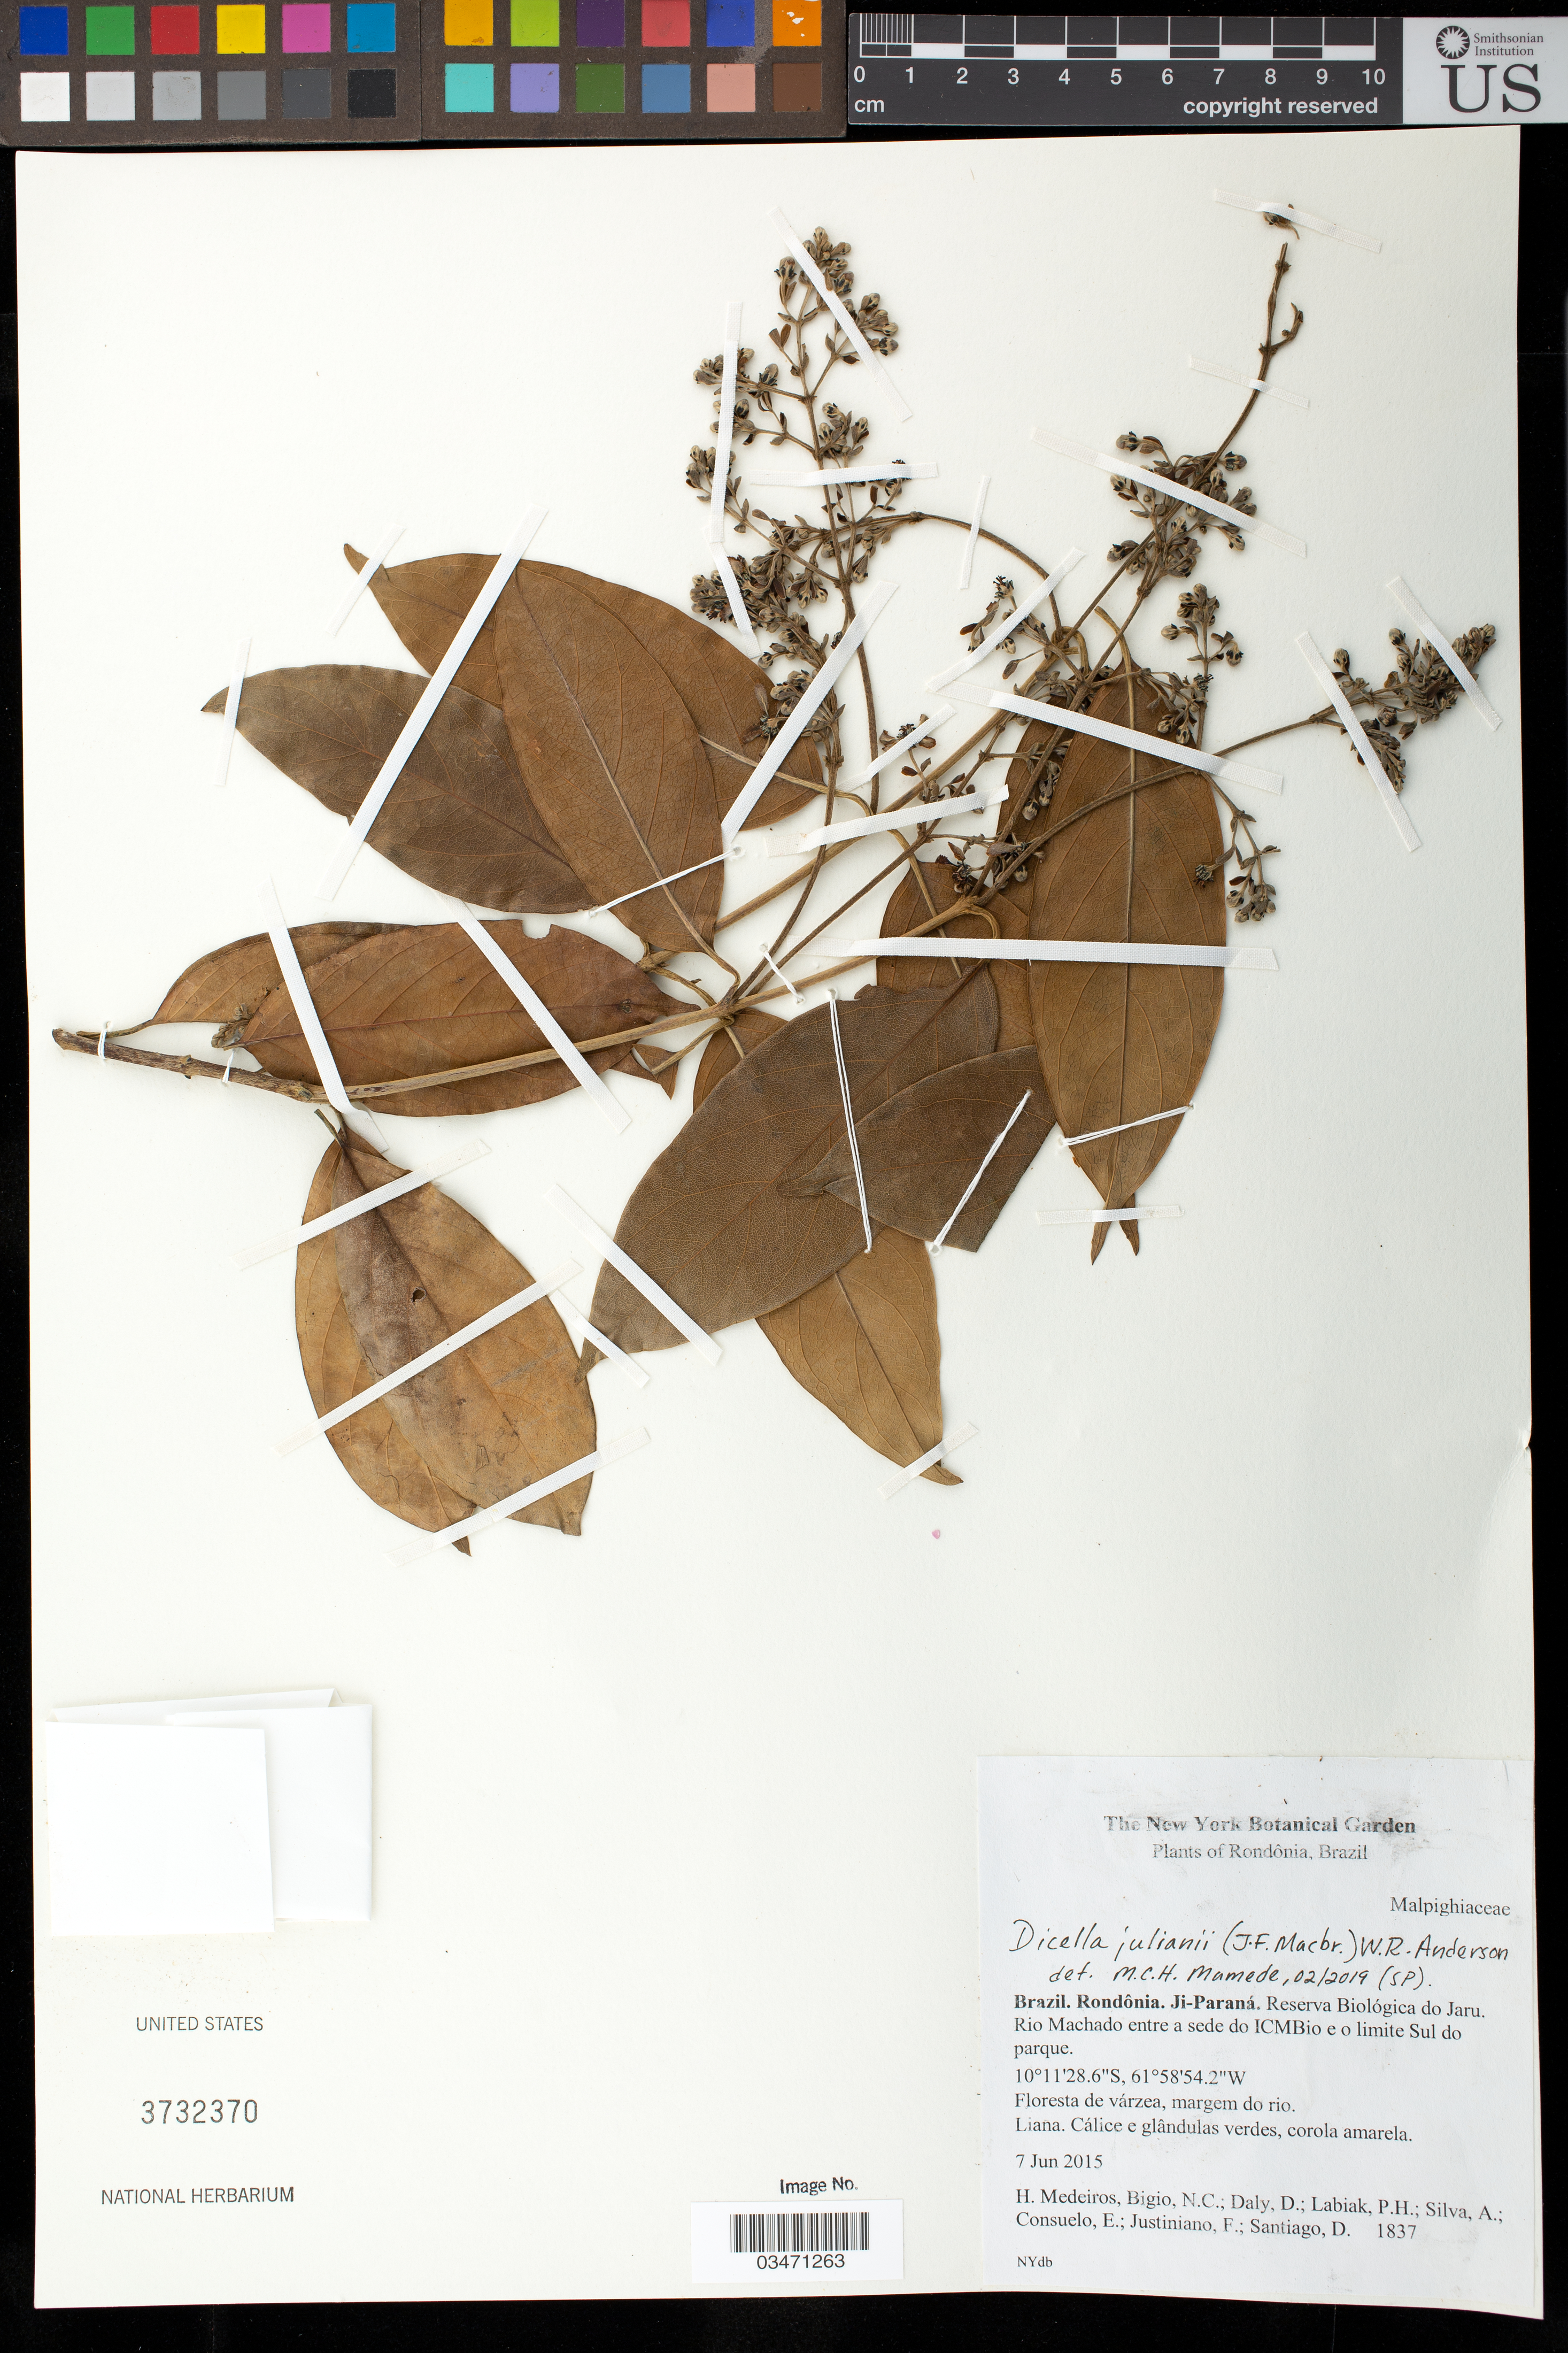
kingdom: Plantae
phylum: Tracheophyta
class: Magnoliopsida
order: Malpighiales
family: Malpighiaceae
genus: Dicella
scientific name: Dicella julianii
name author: (J.F. Macbr.) W.R. Anderson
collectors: H. Medeiros, N. C. Bigio, D. Daly, P. H. Labiak, A. Silva, E. Consuelo, F. Justiniano & D. Santiago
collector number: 1837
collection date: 2015-06-07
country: Brazil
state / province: Rondônia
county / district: Ji-Paraná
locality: Reserva Biologica do Jaru. Rio Machado entre a sede do ICMBio e o limite Sul do parque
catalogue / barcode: US 3732370